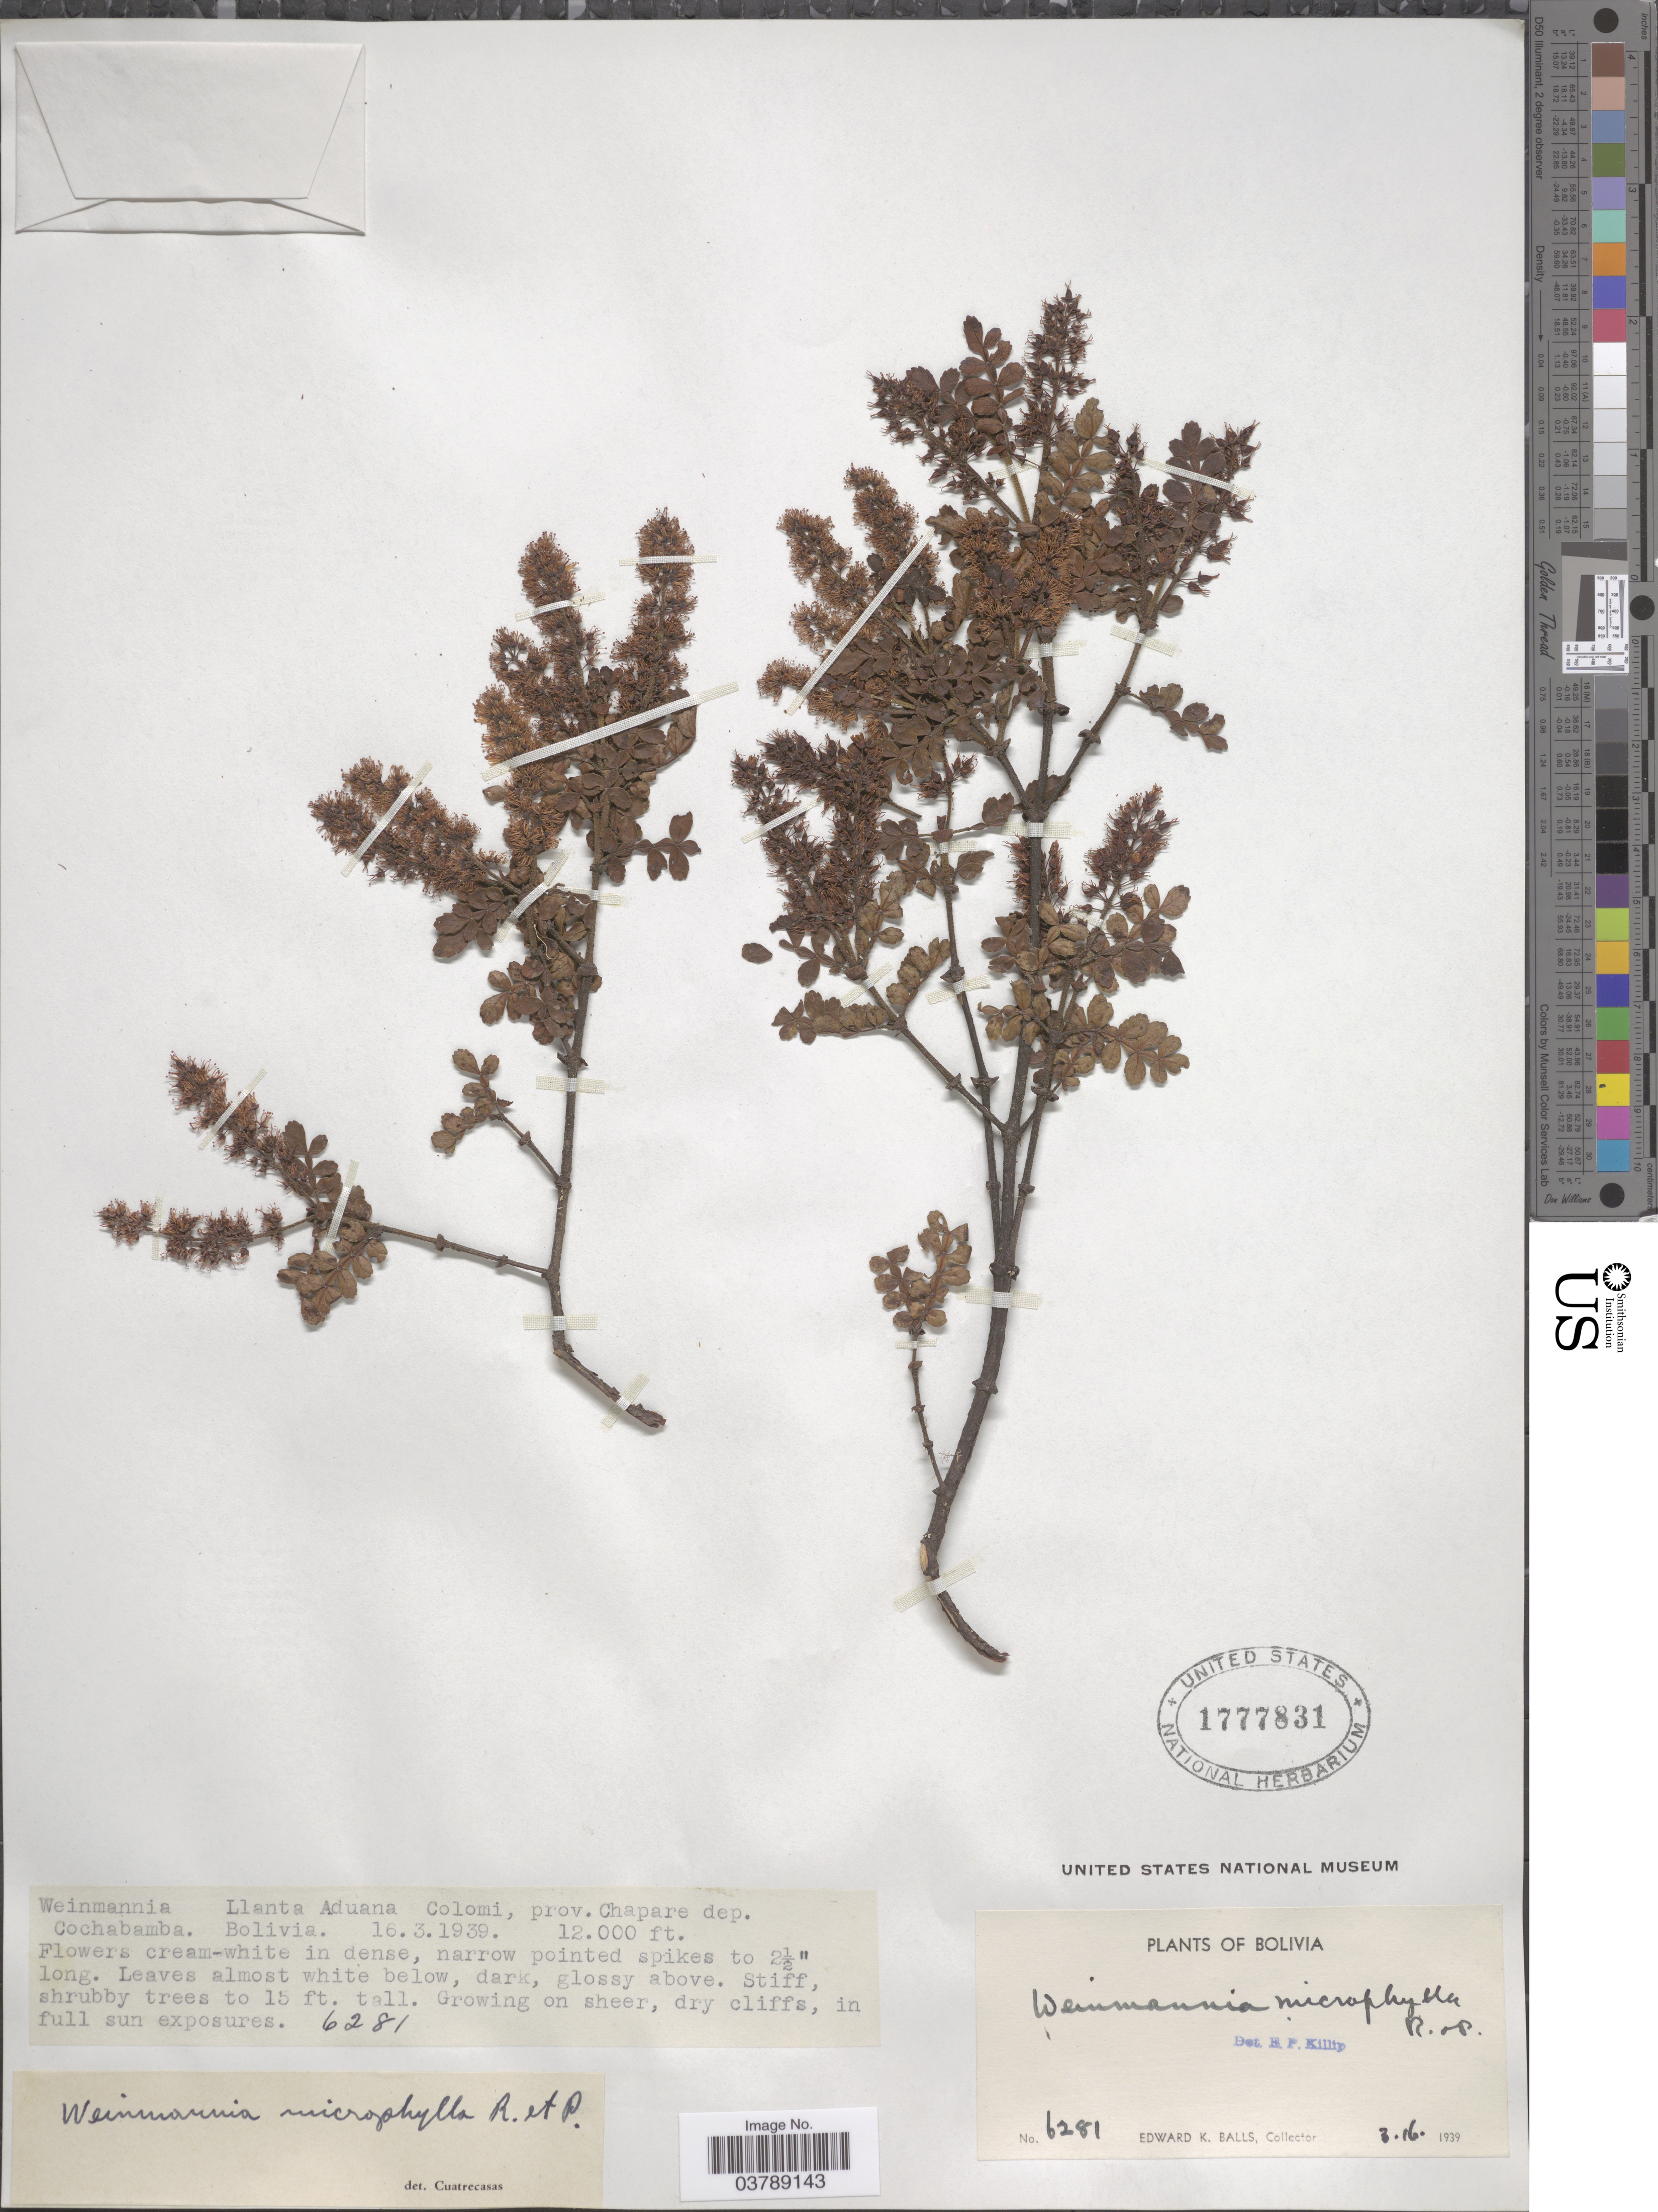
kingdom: Plantae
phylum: Tracheophyta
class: Magnoliopsida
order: Oxalidales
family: Cunoniaceae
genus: Weinmannia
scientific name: Weinmannia fagaroides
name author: Kunth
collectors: E. K. Balls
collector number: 6281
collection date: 1939-03-16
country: Bolivia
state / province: Cochabamba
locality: Llanta Aduana Colomi, prov. Chapare dep. Cochabamba.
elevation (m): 3658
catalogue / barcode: US 1777831